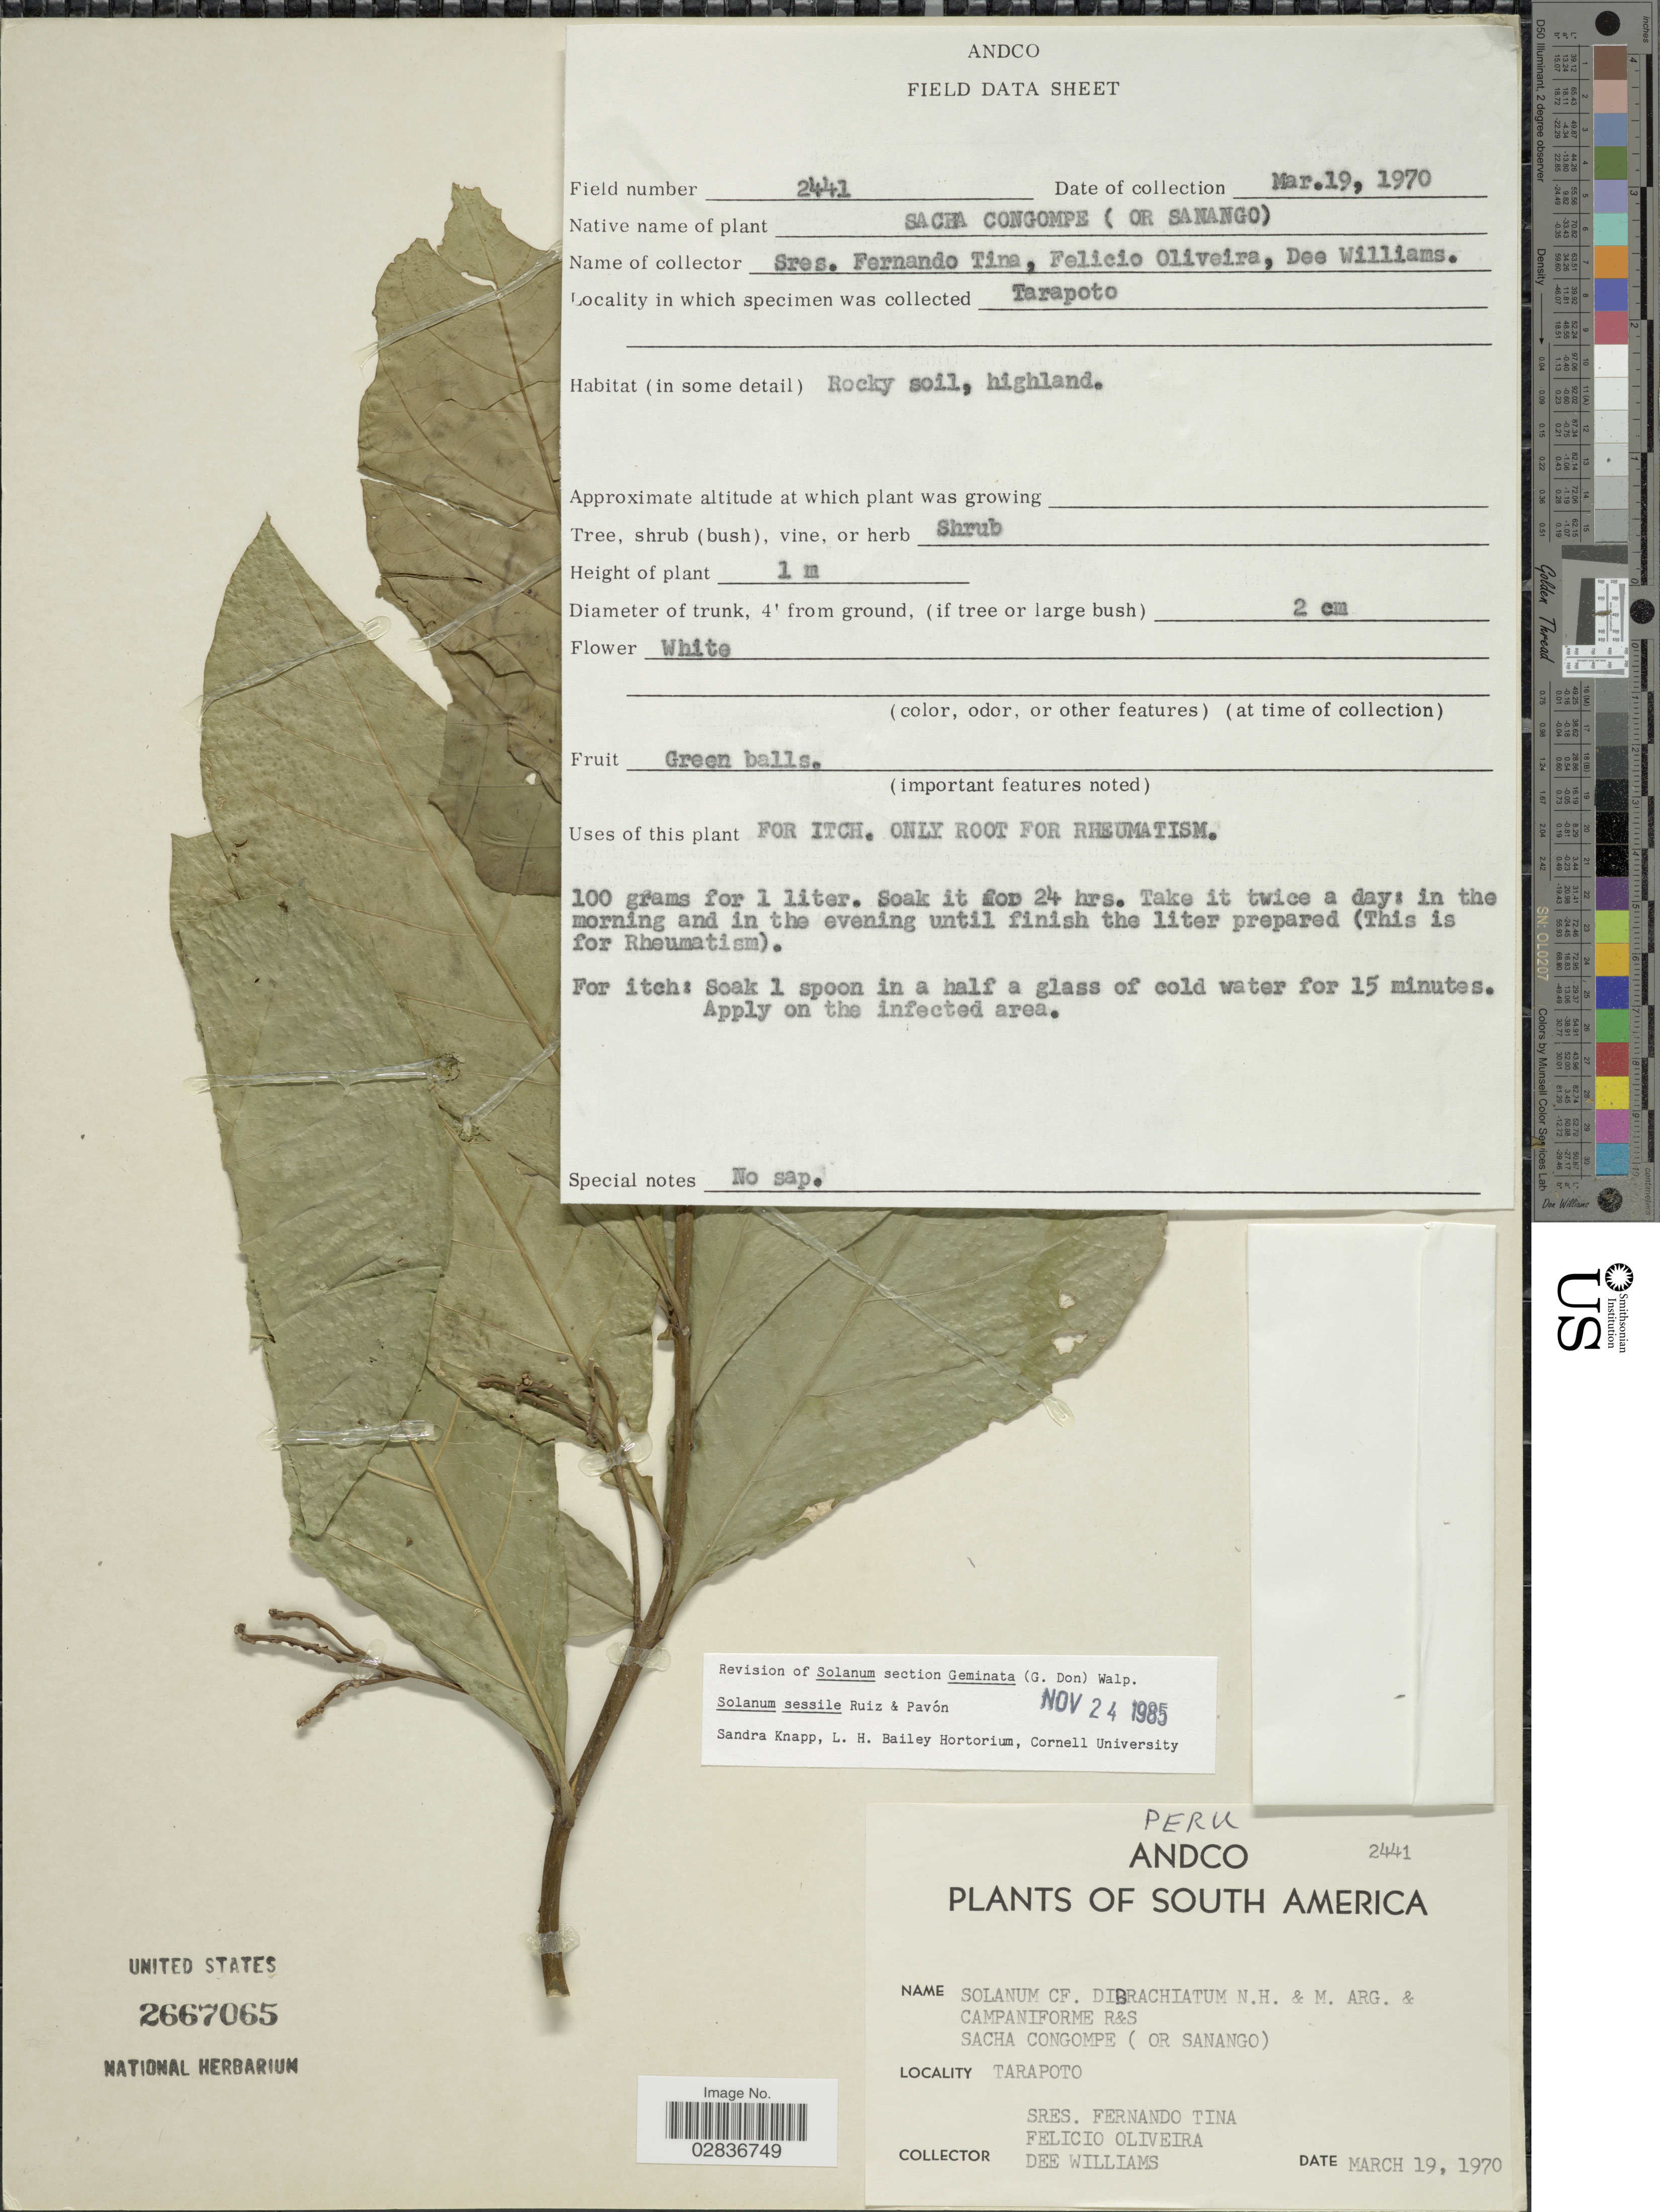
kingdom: Plantae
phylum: Tracheophyta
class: Magnoliopsida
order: Solanales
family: Solanaceae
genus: Solanum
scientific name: Solanum sessile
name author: Ruiz & Pav.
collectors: F. Tina, F. Oliveira & D. Williams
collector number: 2441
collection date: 1970-03-19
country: Peru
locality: Andco. Tarapoto.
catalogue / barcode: US 2667065